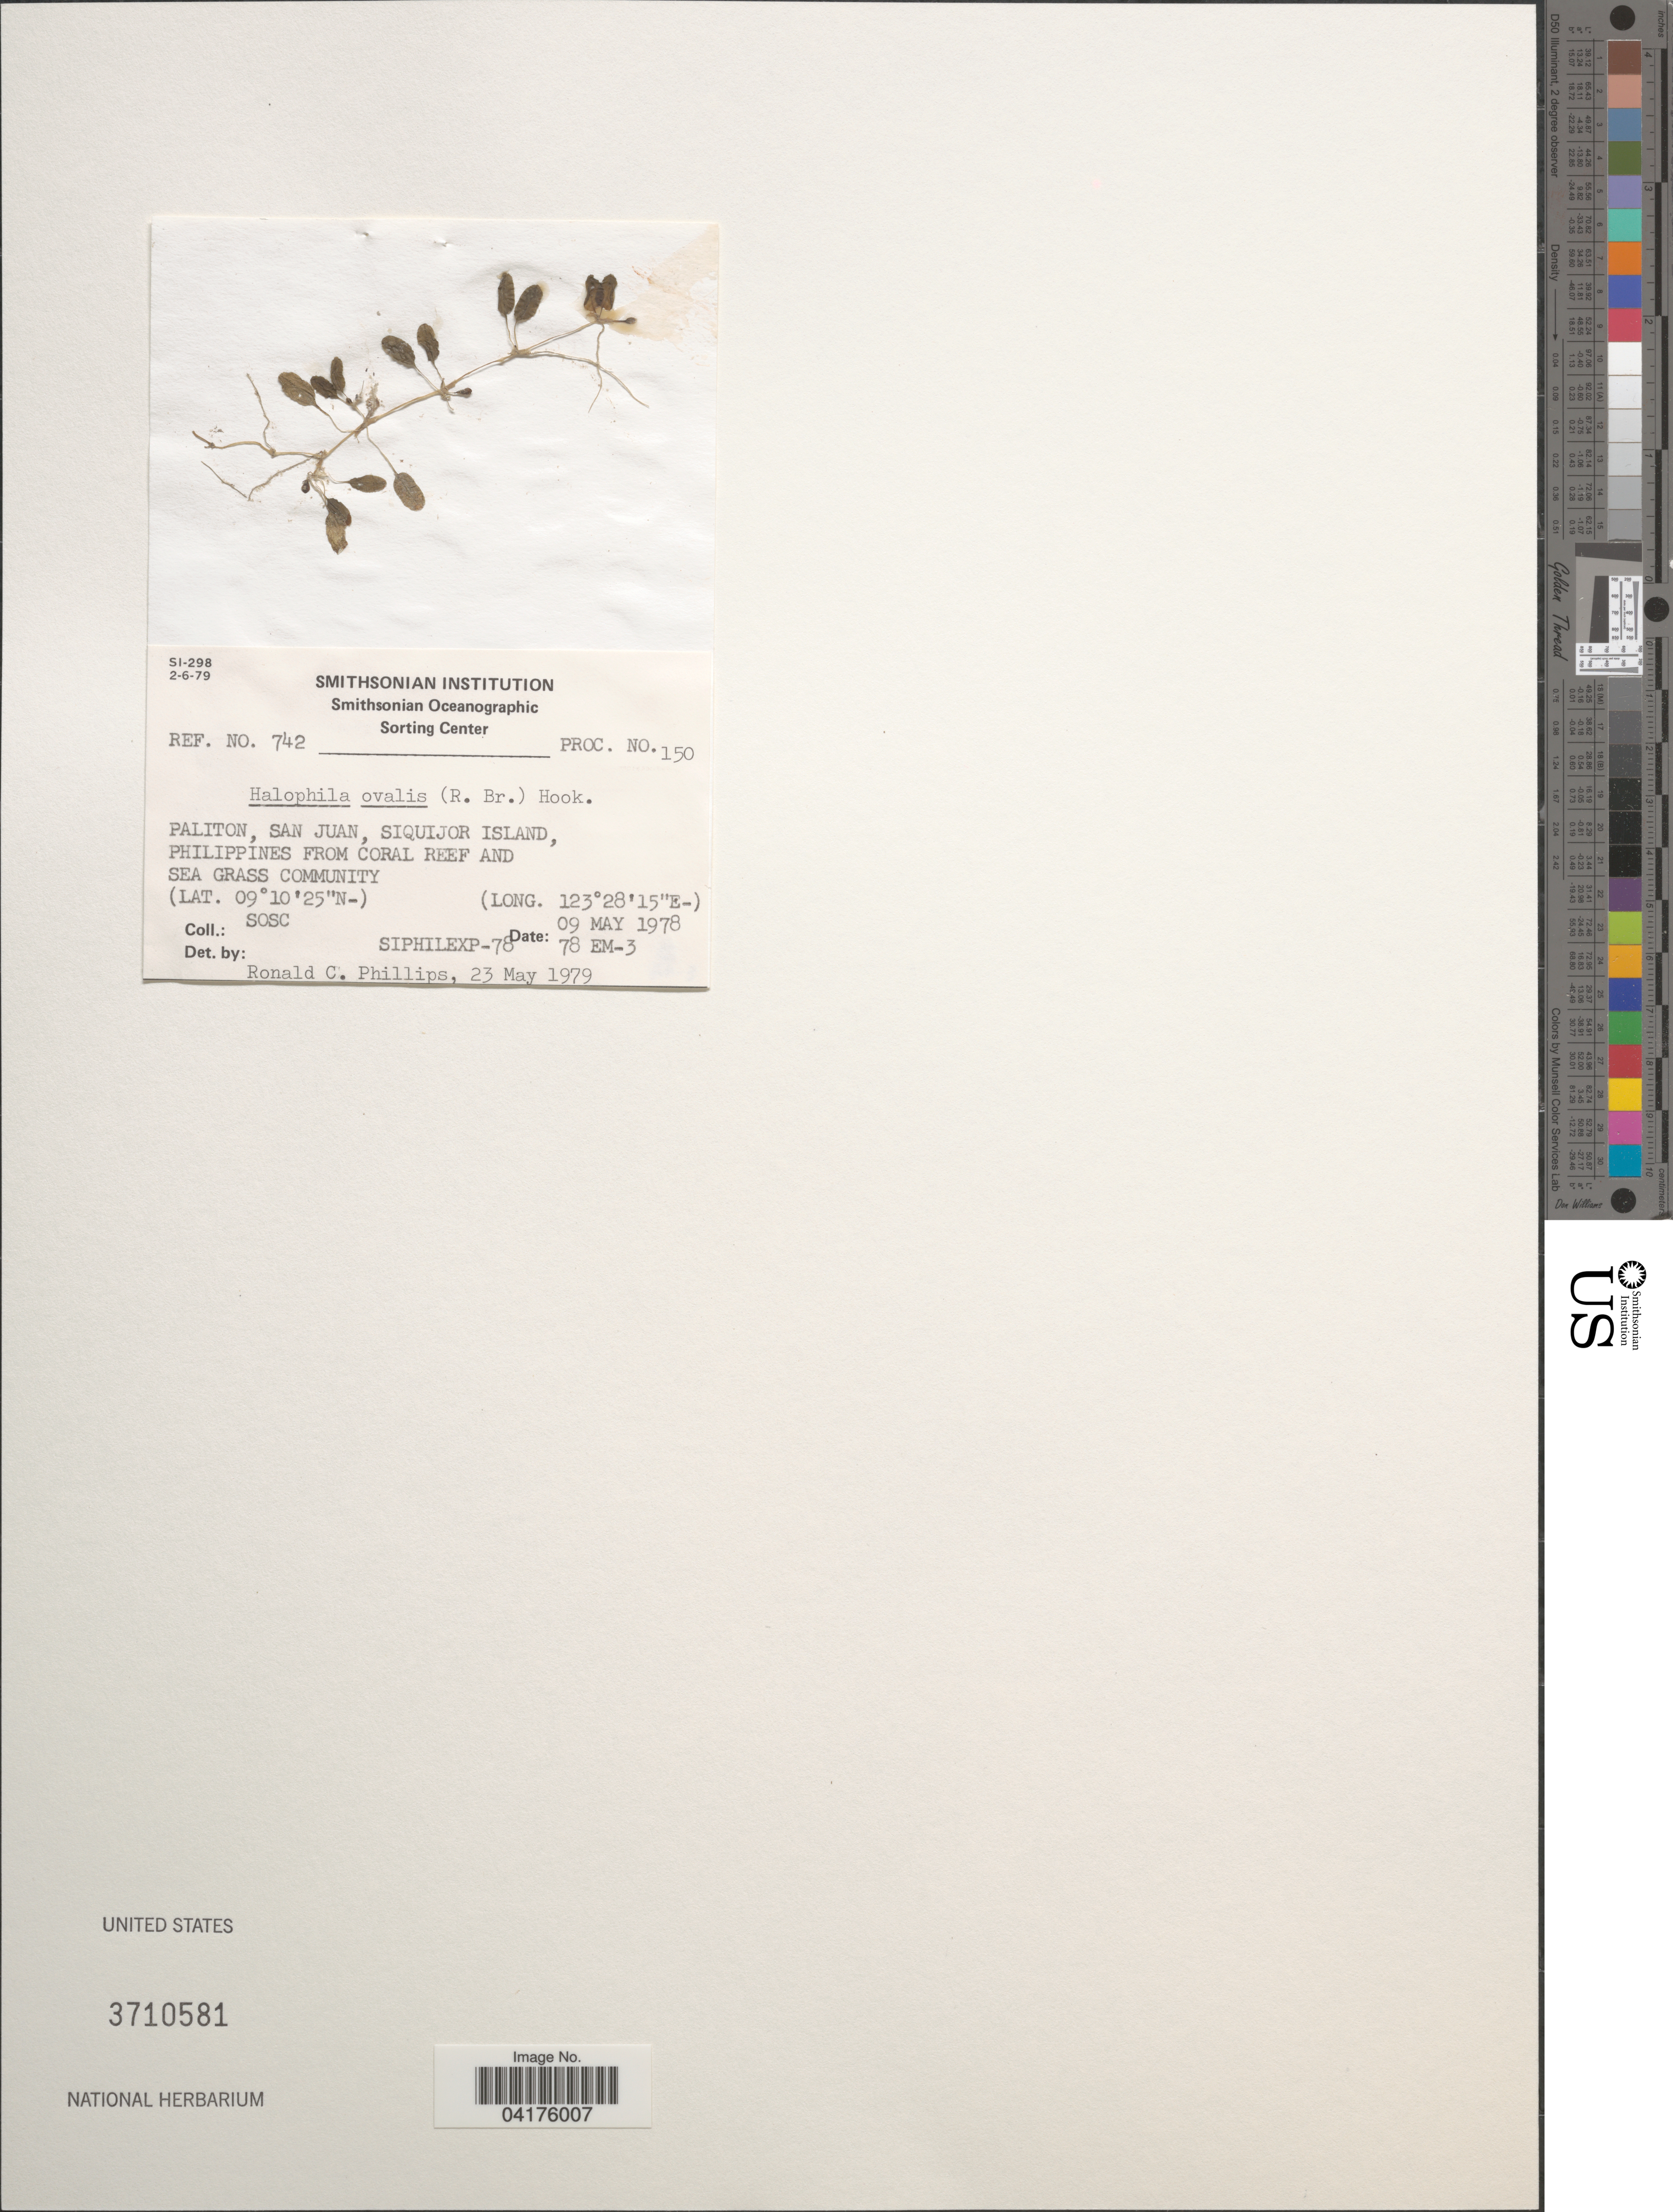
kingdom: Plantae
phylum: Tracheophyta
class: Liliopsida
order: Alismatales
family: Hydrocharitaceae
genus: Halophila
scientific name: Halophila ovalis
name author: (R. Br.) Hook. f.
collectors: Smithsonian Oceanographic Sorting Center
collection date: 1978-05-09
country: Philippines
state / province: Central Visayas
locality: Paliton, San Juan, Siquijor Island, Philippines from Coral Reef and Sea Grass Community.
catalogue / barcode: US 3710581